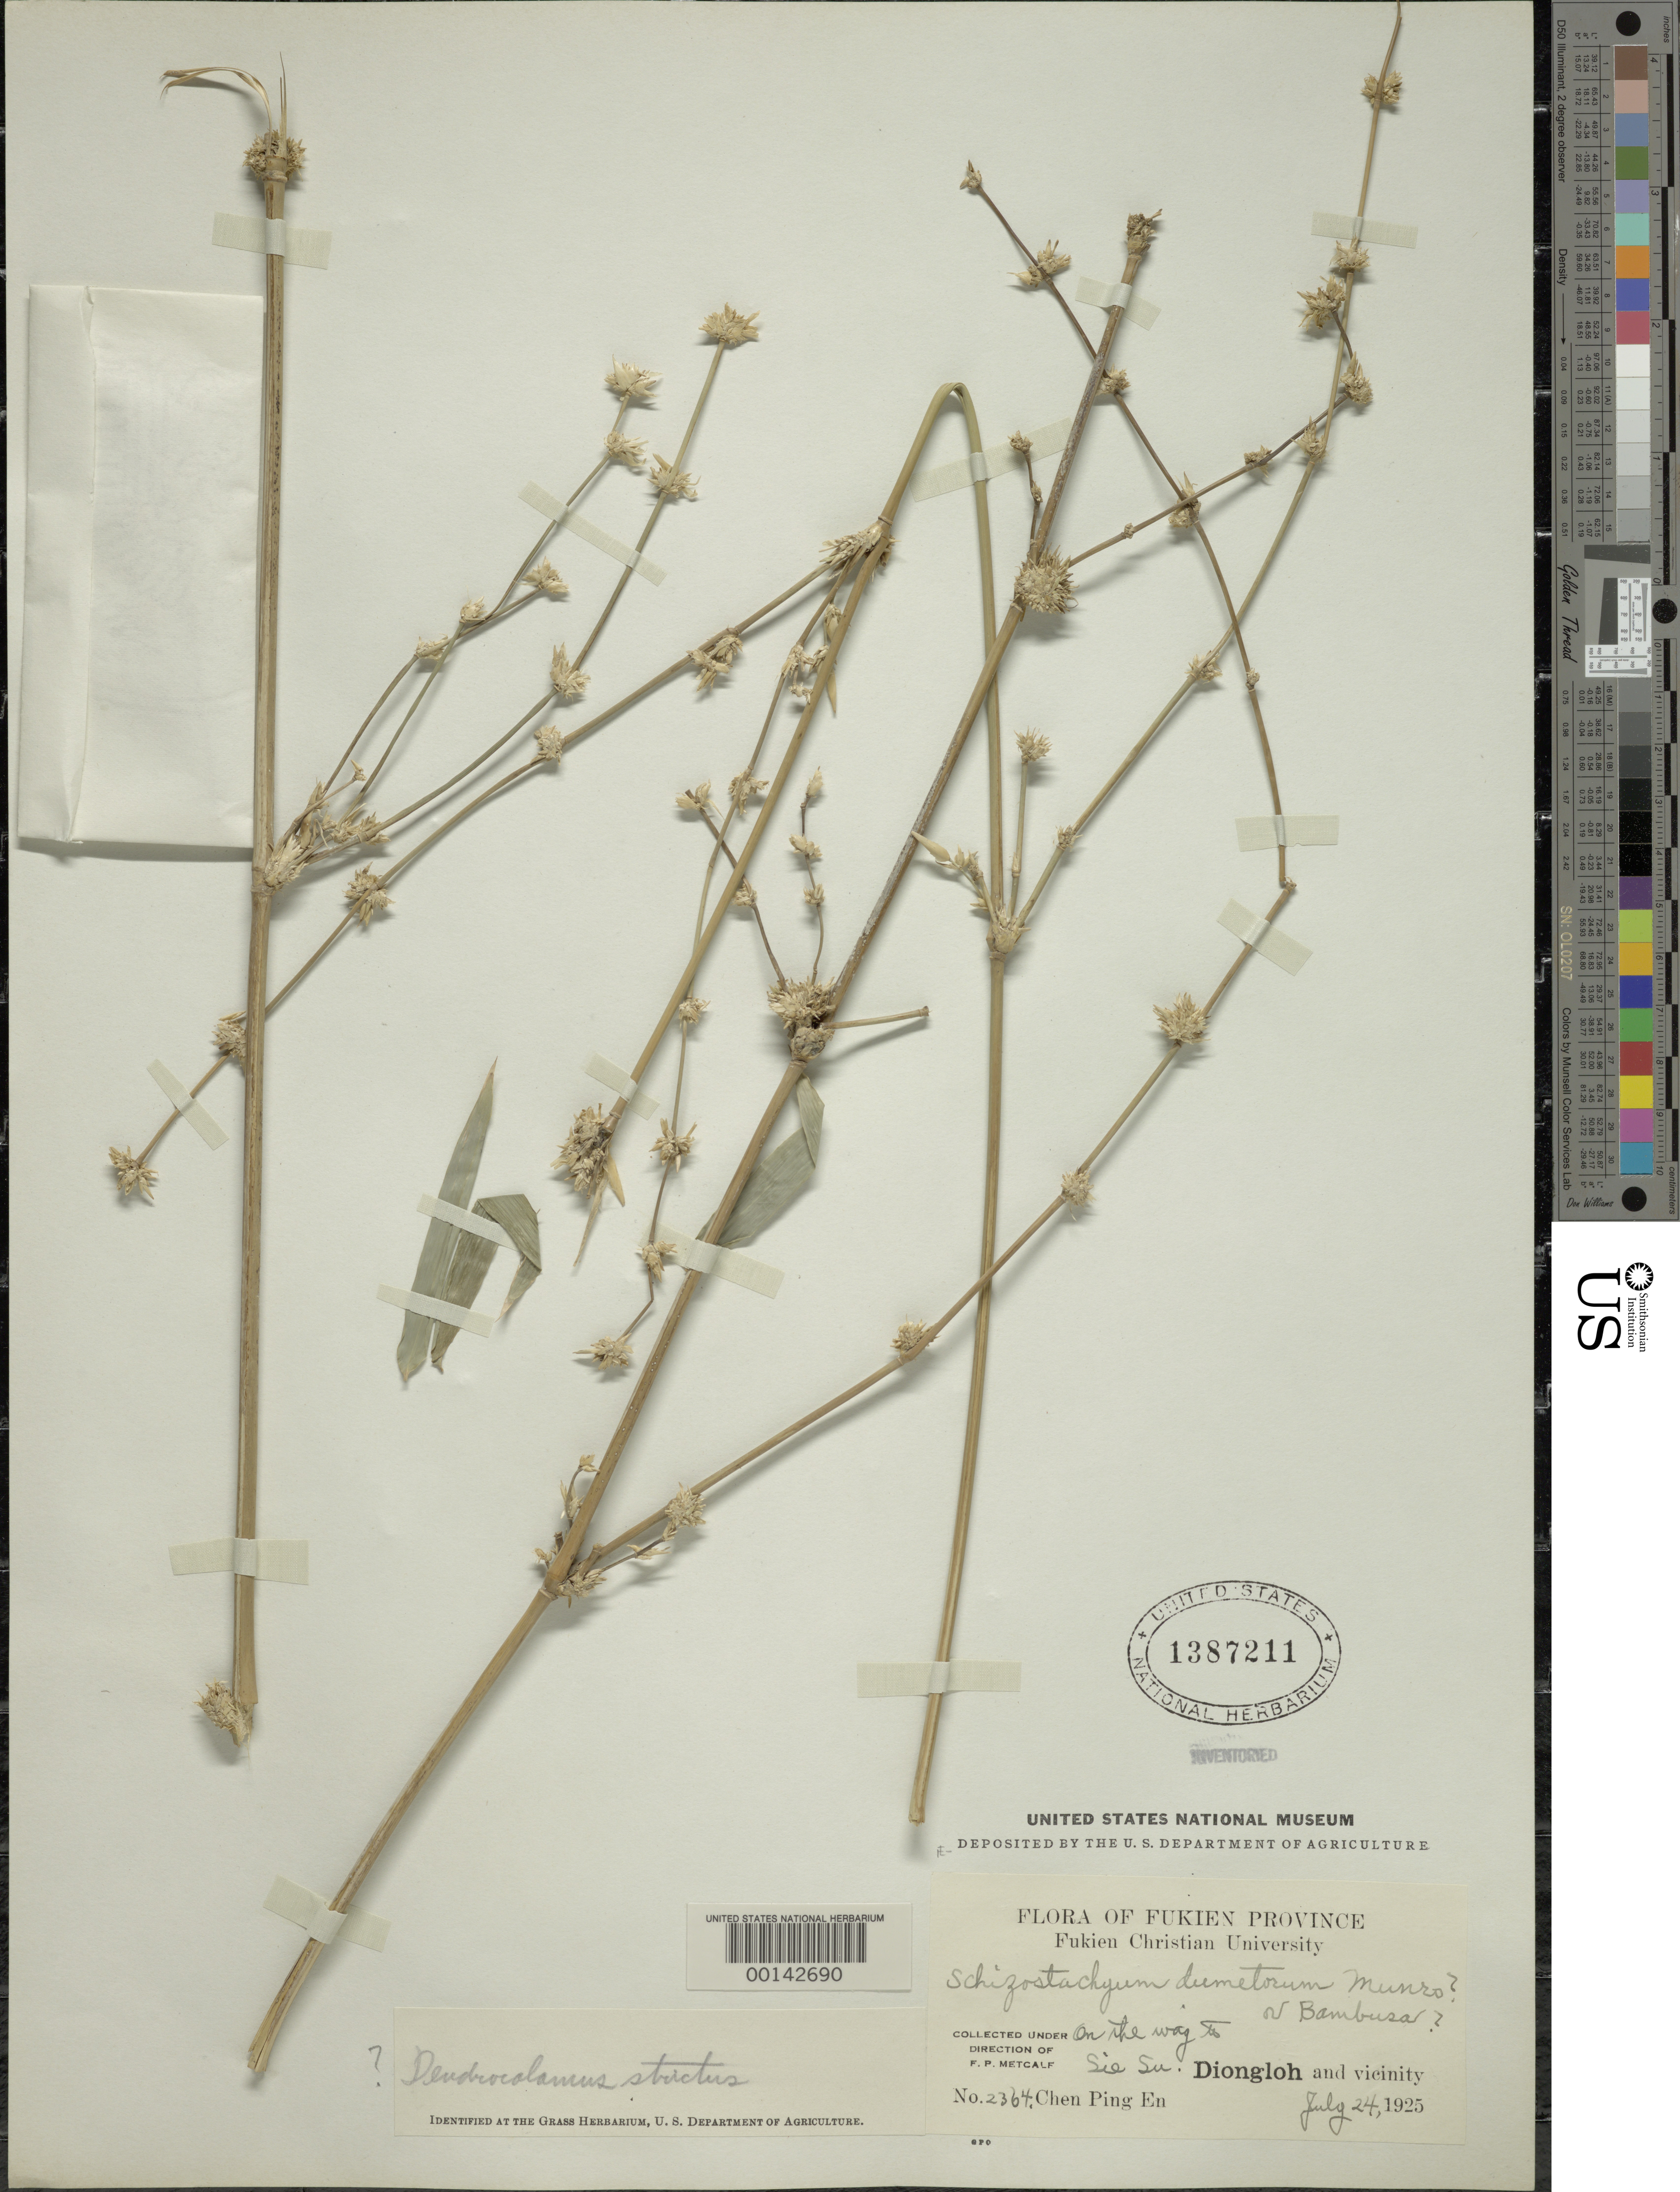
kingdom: Plantae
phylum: Tracheophyta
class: Liliopsida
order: Poales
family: Poaceae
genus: Schizostachyum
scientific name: Schizostachyum sp.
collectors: P. E. Chen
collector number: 2364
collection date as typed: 24 Jul 1925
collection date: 1925-07-24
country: China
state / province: Fujian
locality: Diongloh, sie su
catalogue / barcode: US 1387211